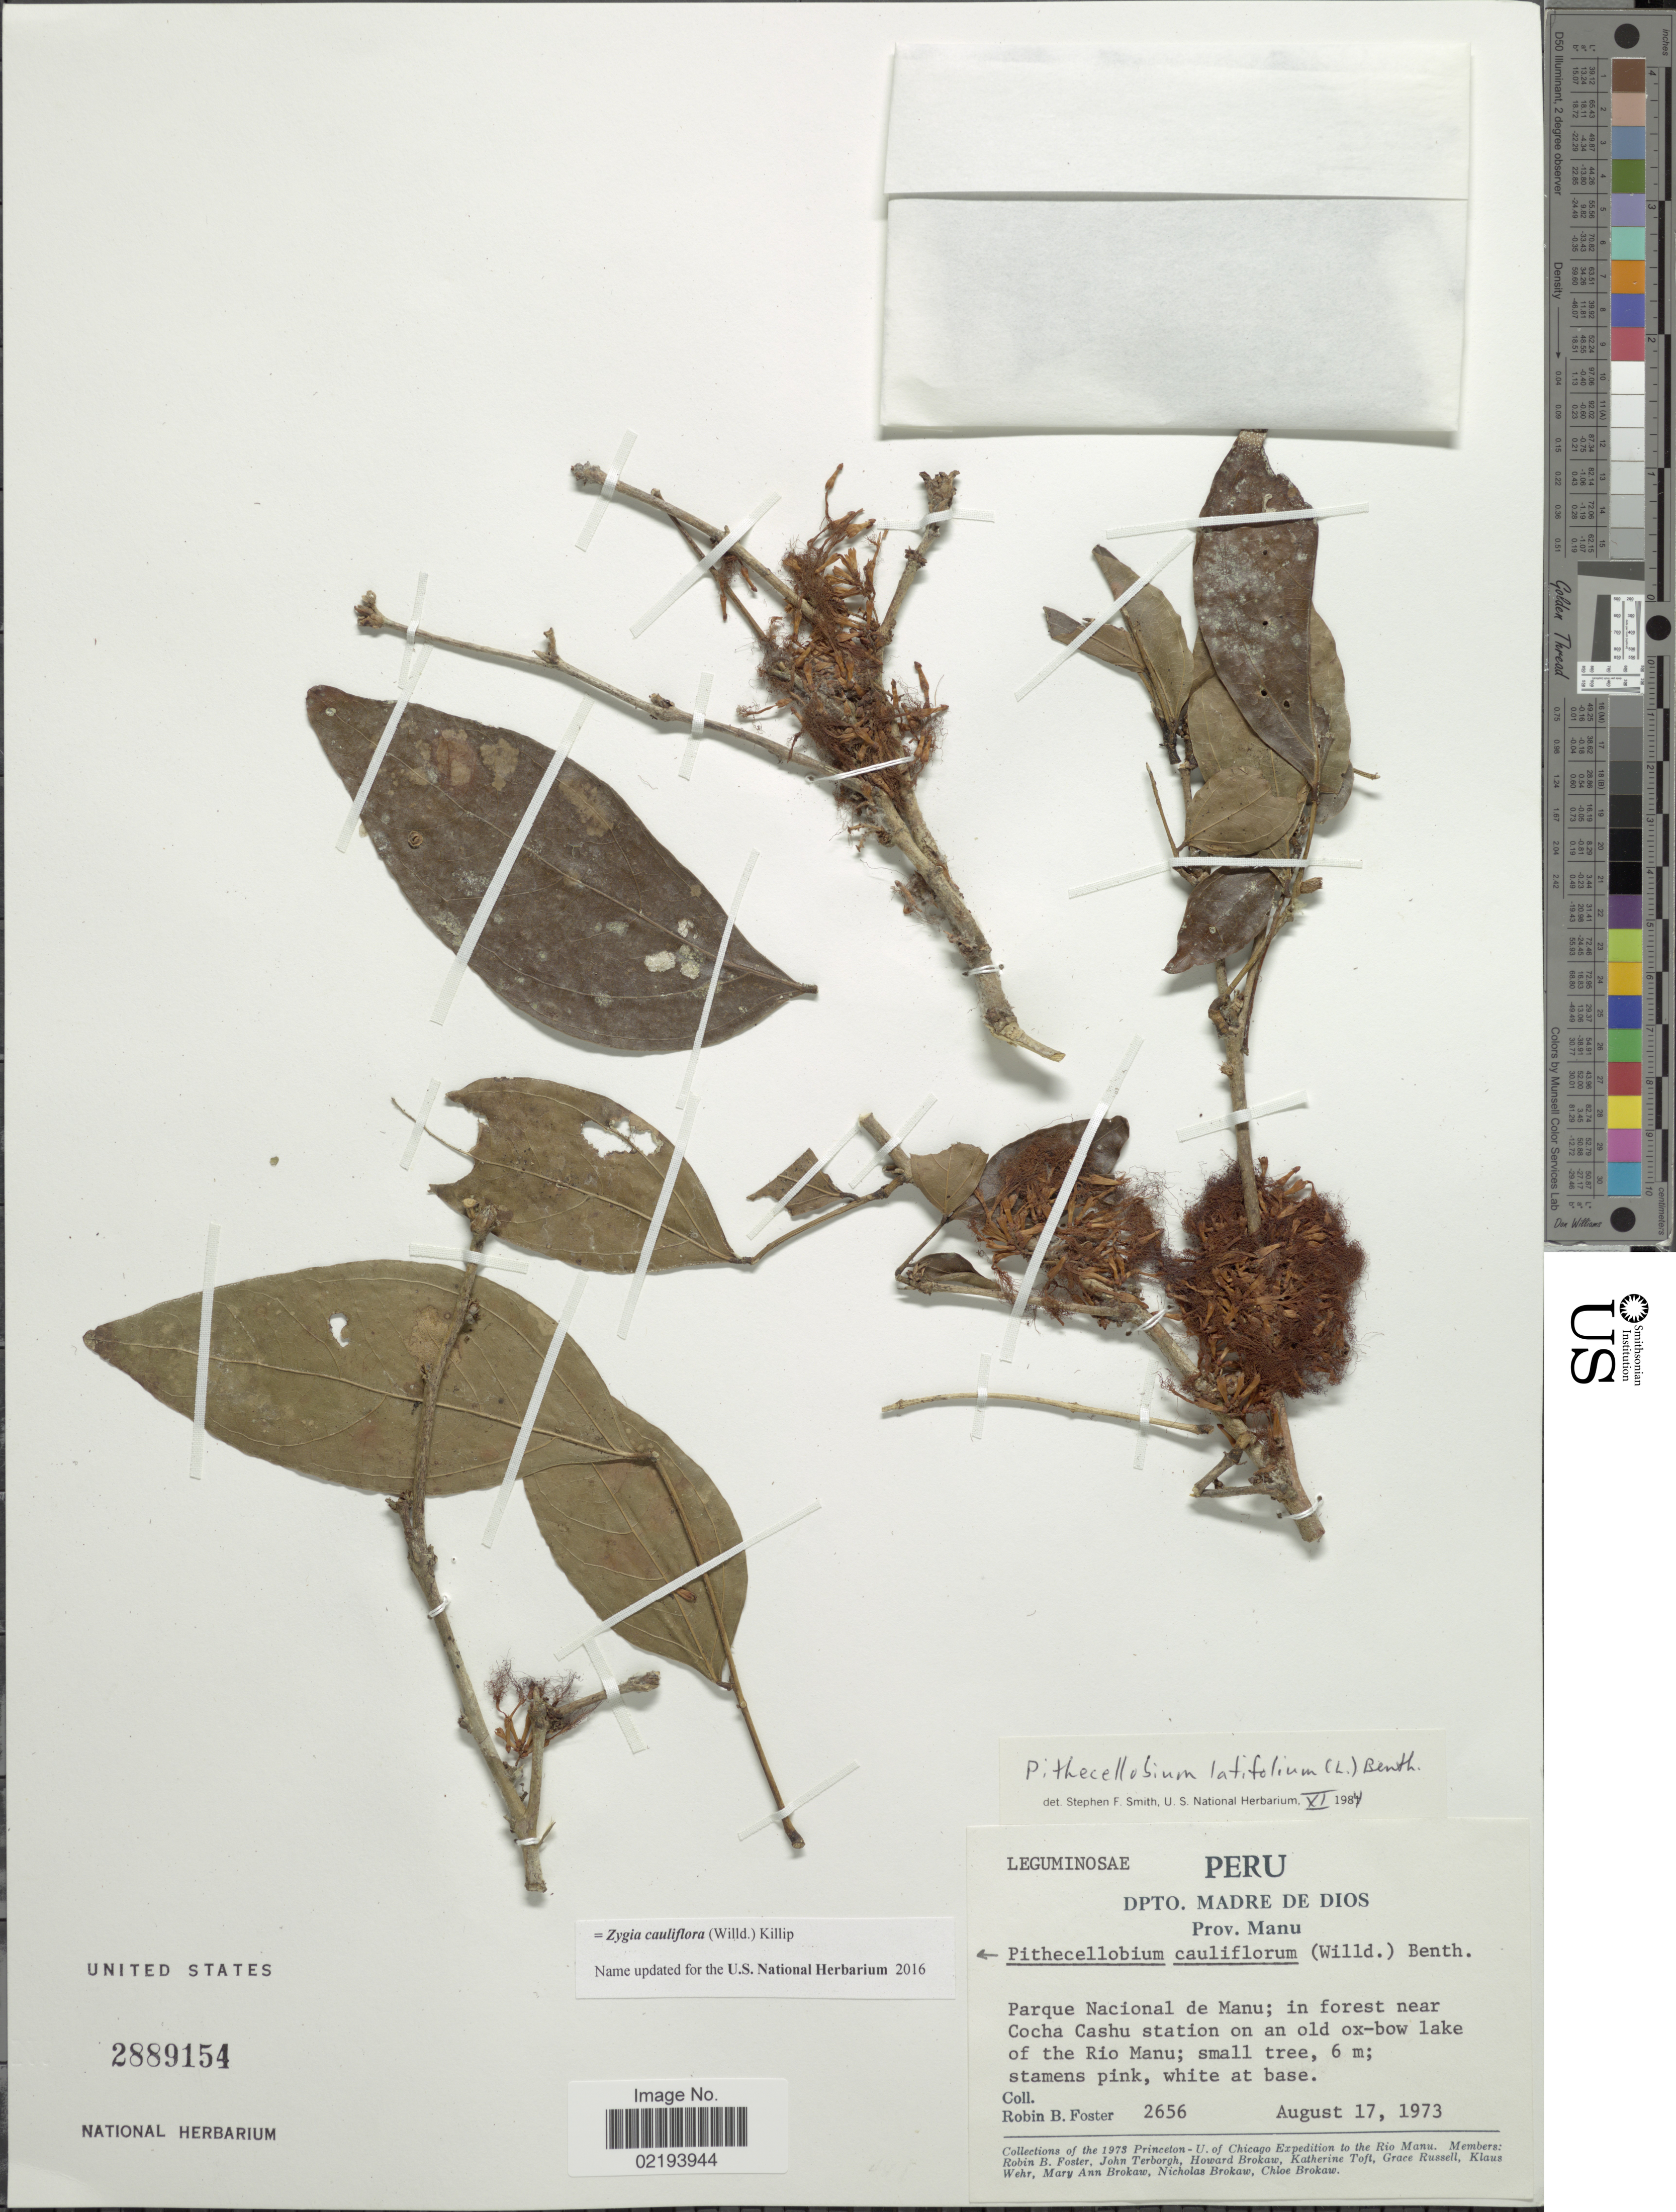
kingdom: Plantae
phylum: Tracheophyta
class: Magnoliopsida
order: Fabales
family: Fabaceae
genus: Zygia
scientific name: Zygia cauliflora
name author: (Willd.) Killip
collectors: R. B. Foster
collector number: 2656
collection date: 1973-08-17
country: Peru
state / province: Madre de Dios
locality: Dpto Madre de Dios, Prov. Manu. Parque Nacional de Manu; in forest near Cocha Cashu station on an old ox-bow lake of the Rio Manu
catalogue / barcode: US 2889154